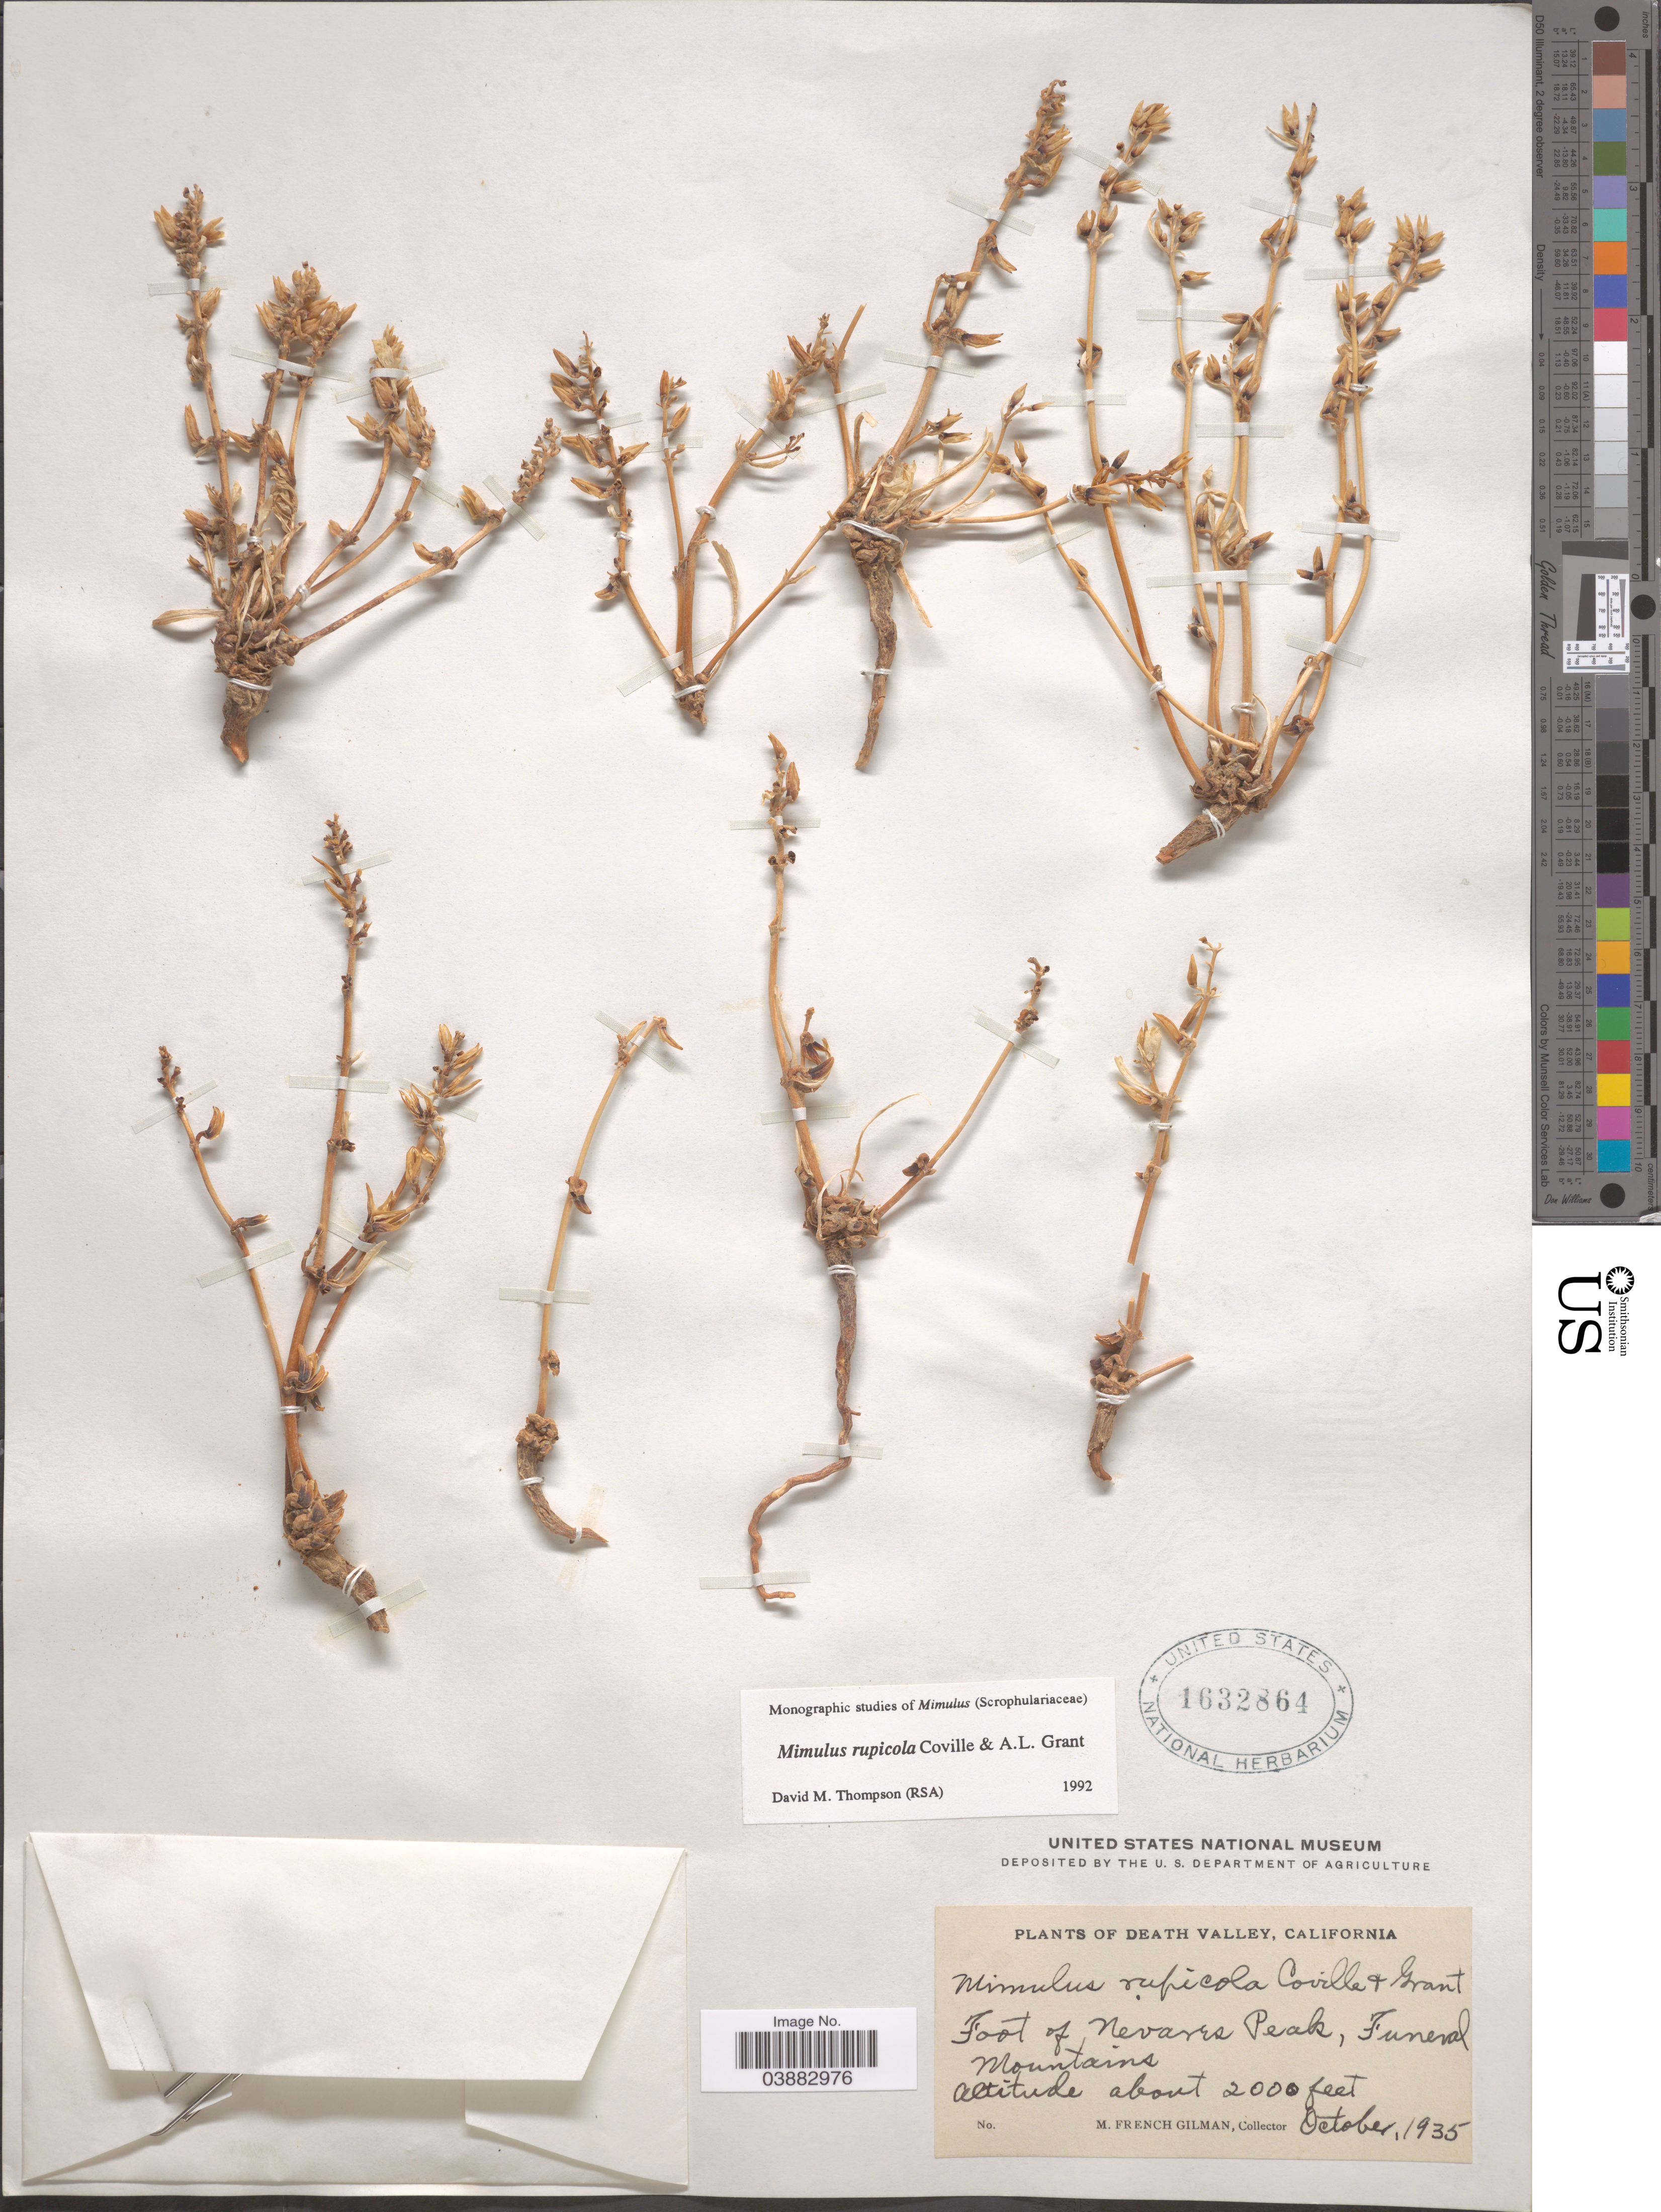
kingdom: Plantae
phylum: Tracheophyta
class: Magnoliopsida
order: Lamiales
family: Phrymaceae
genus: Mimulus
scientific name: Mimulus rupicola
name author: Coville & A.L. Grant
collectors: M. F. Gilman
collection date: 1935-10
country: United States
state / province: California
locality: Death Valley. Foot of Nevares Peak, Funeral Mountains.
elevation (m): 610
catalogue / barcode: US 1632864